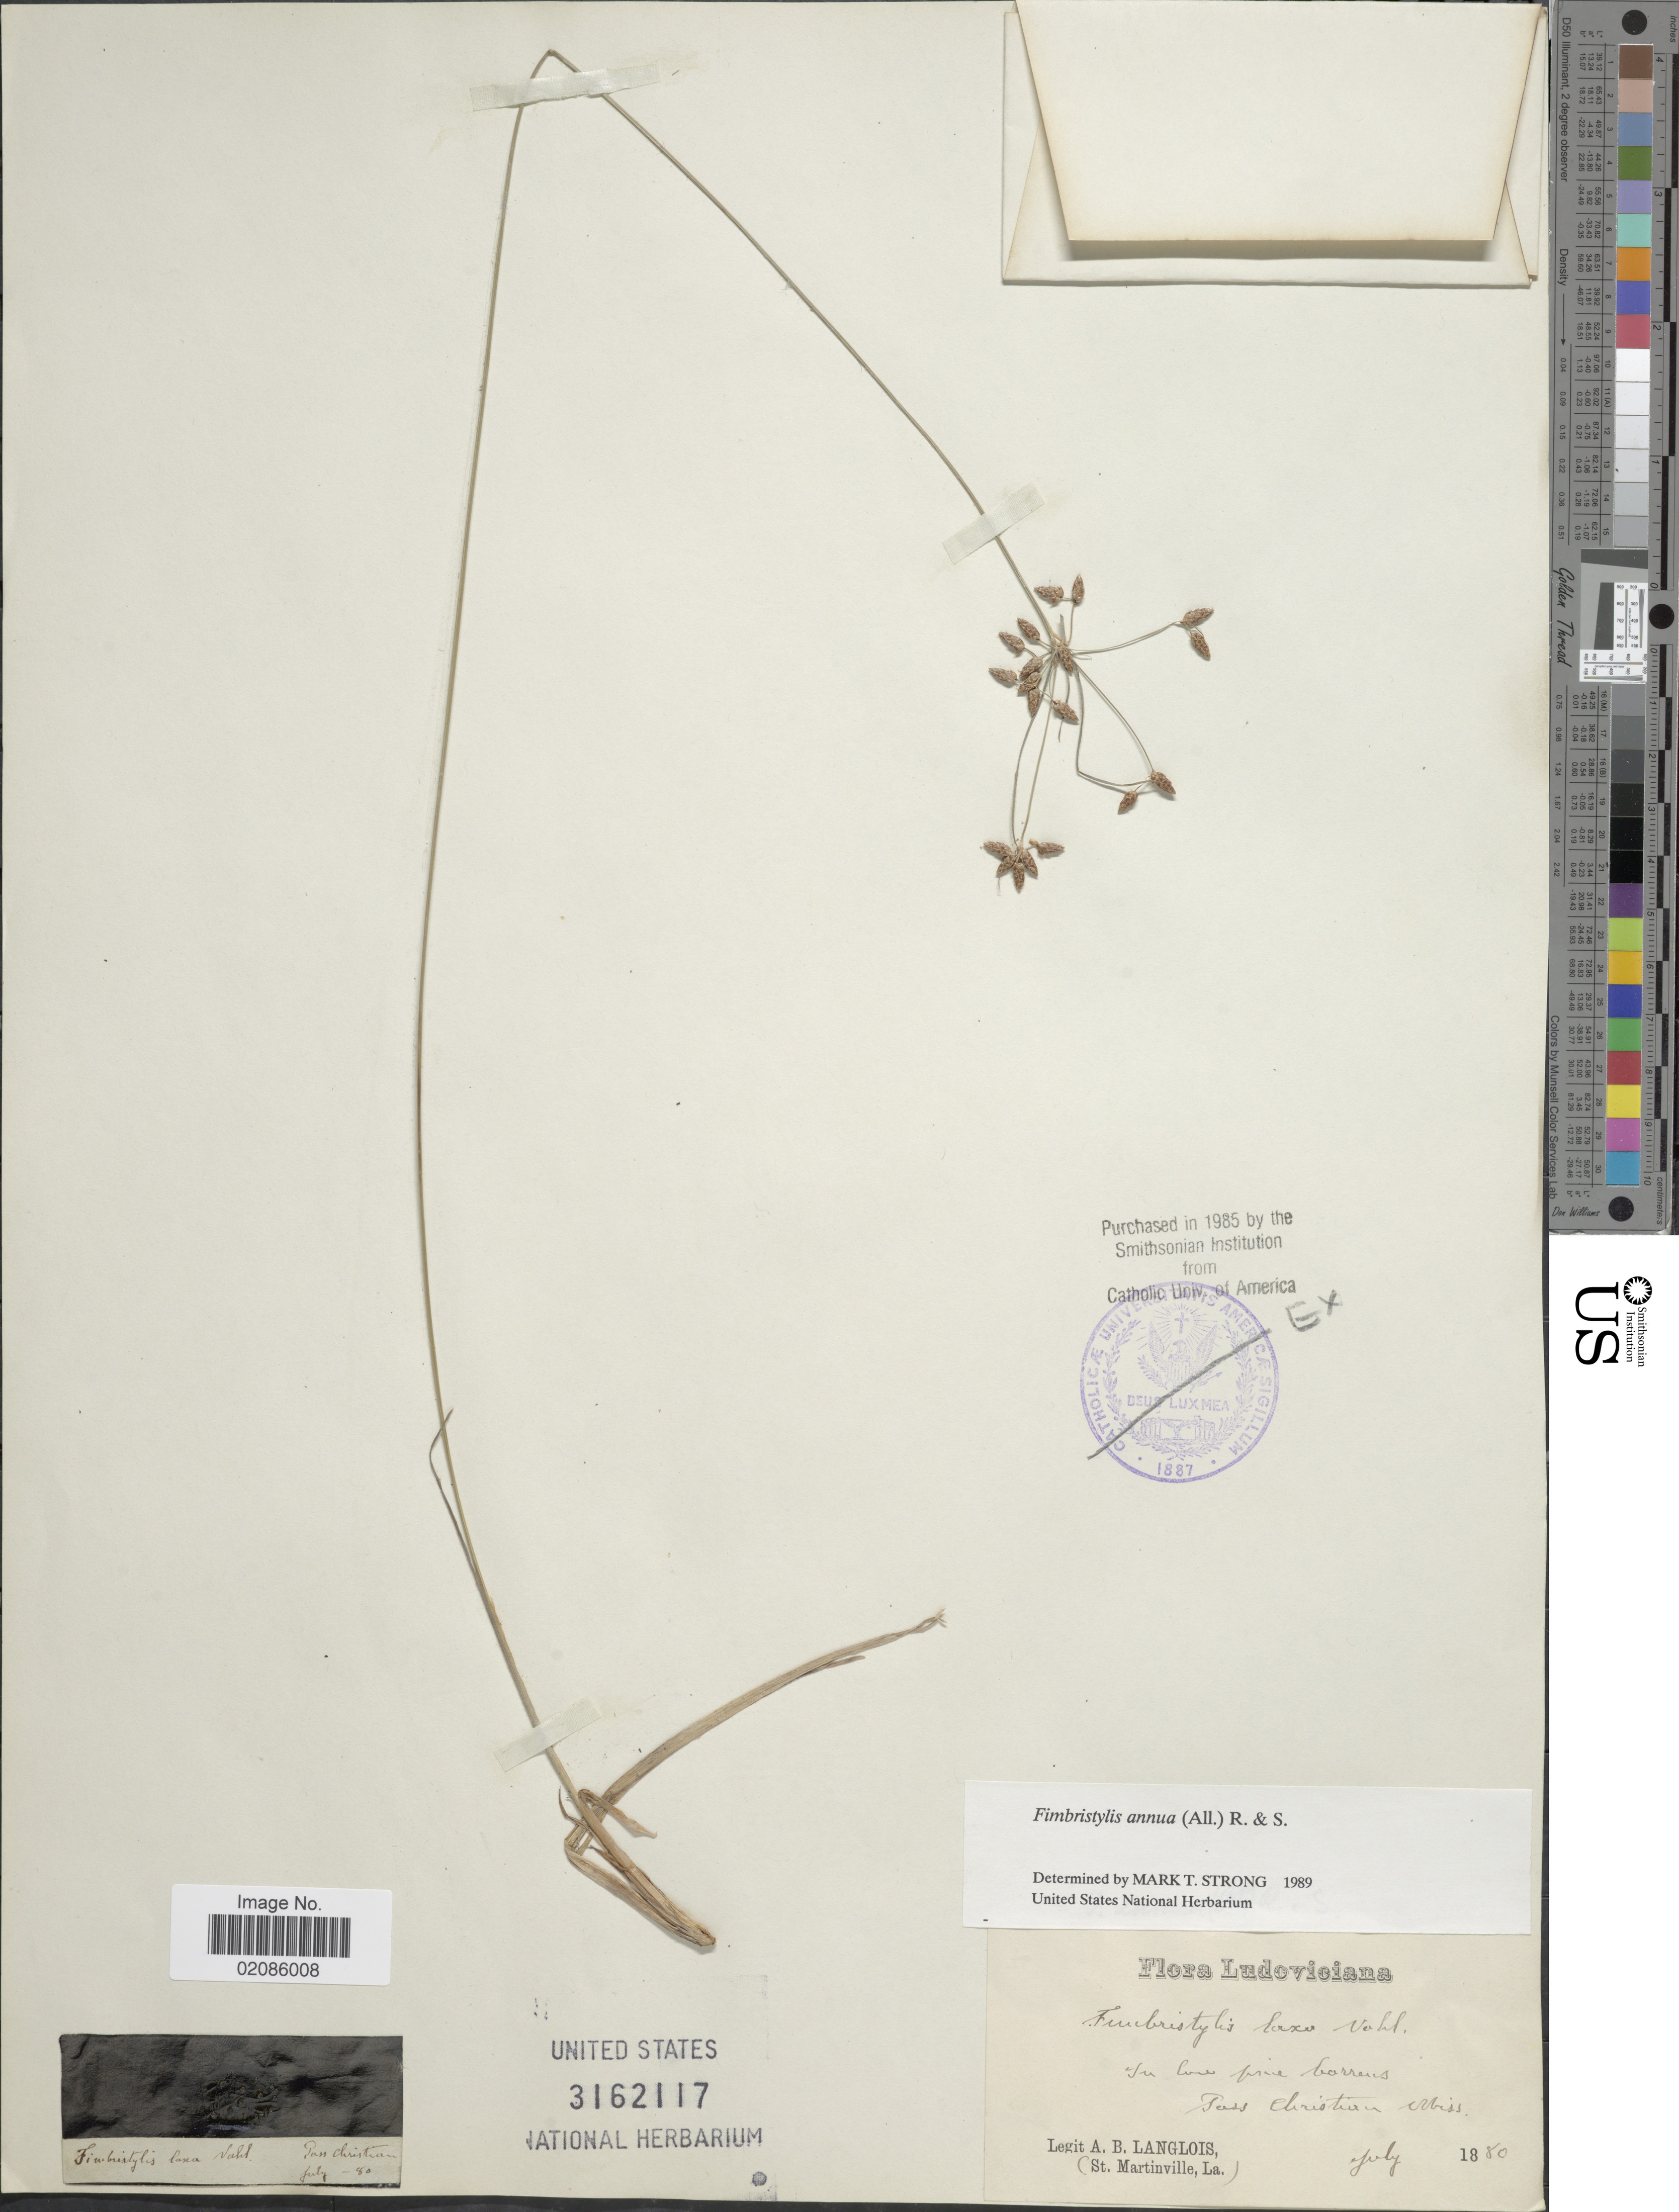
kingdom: Plantae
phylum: Tracheophyta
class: Liliopsida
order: Poales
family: Cyperaceae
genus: Fimbristylis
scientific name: Fimbristylis annua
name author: (All.) Roem. & Schult.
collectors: A. Langlois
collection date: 1880-07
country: United States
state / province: Mississippi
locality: Ludoviciana. In lower pine barrens Pass Christian Miss.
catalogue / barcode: US 3162117